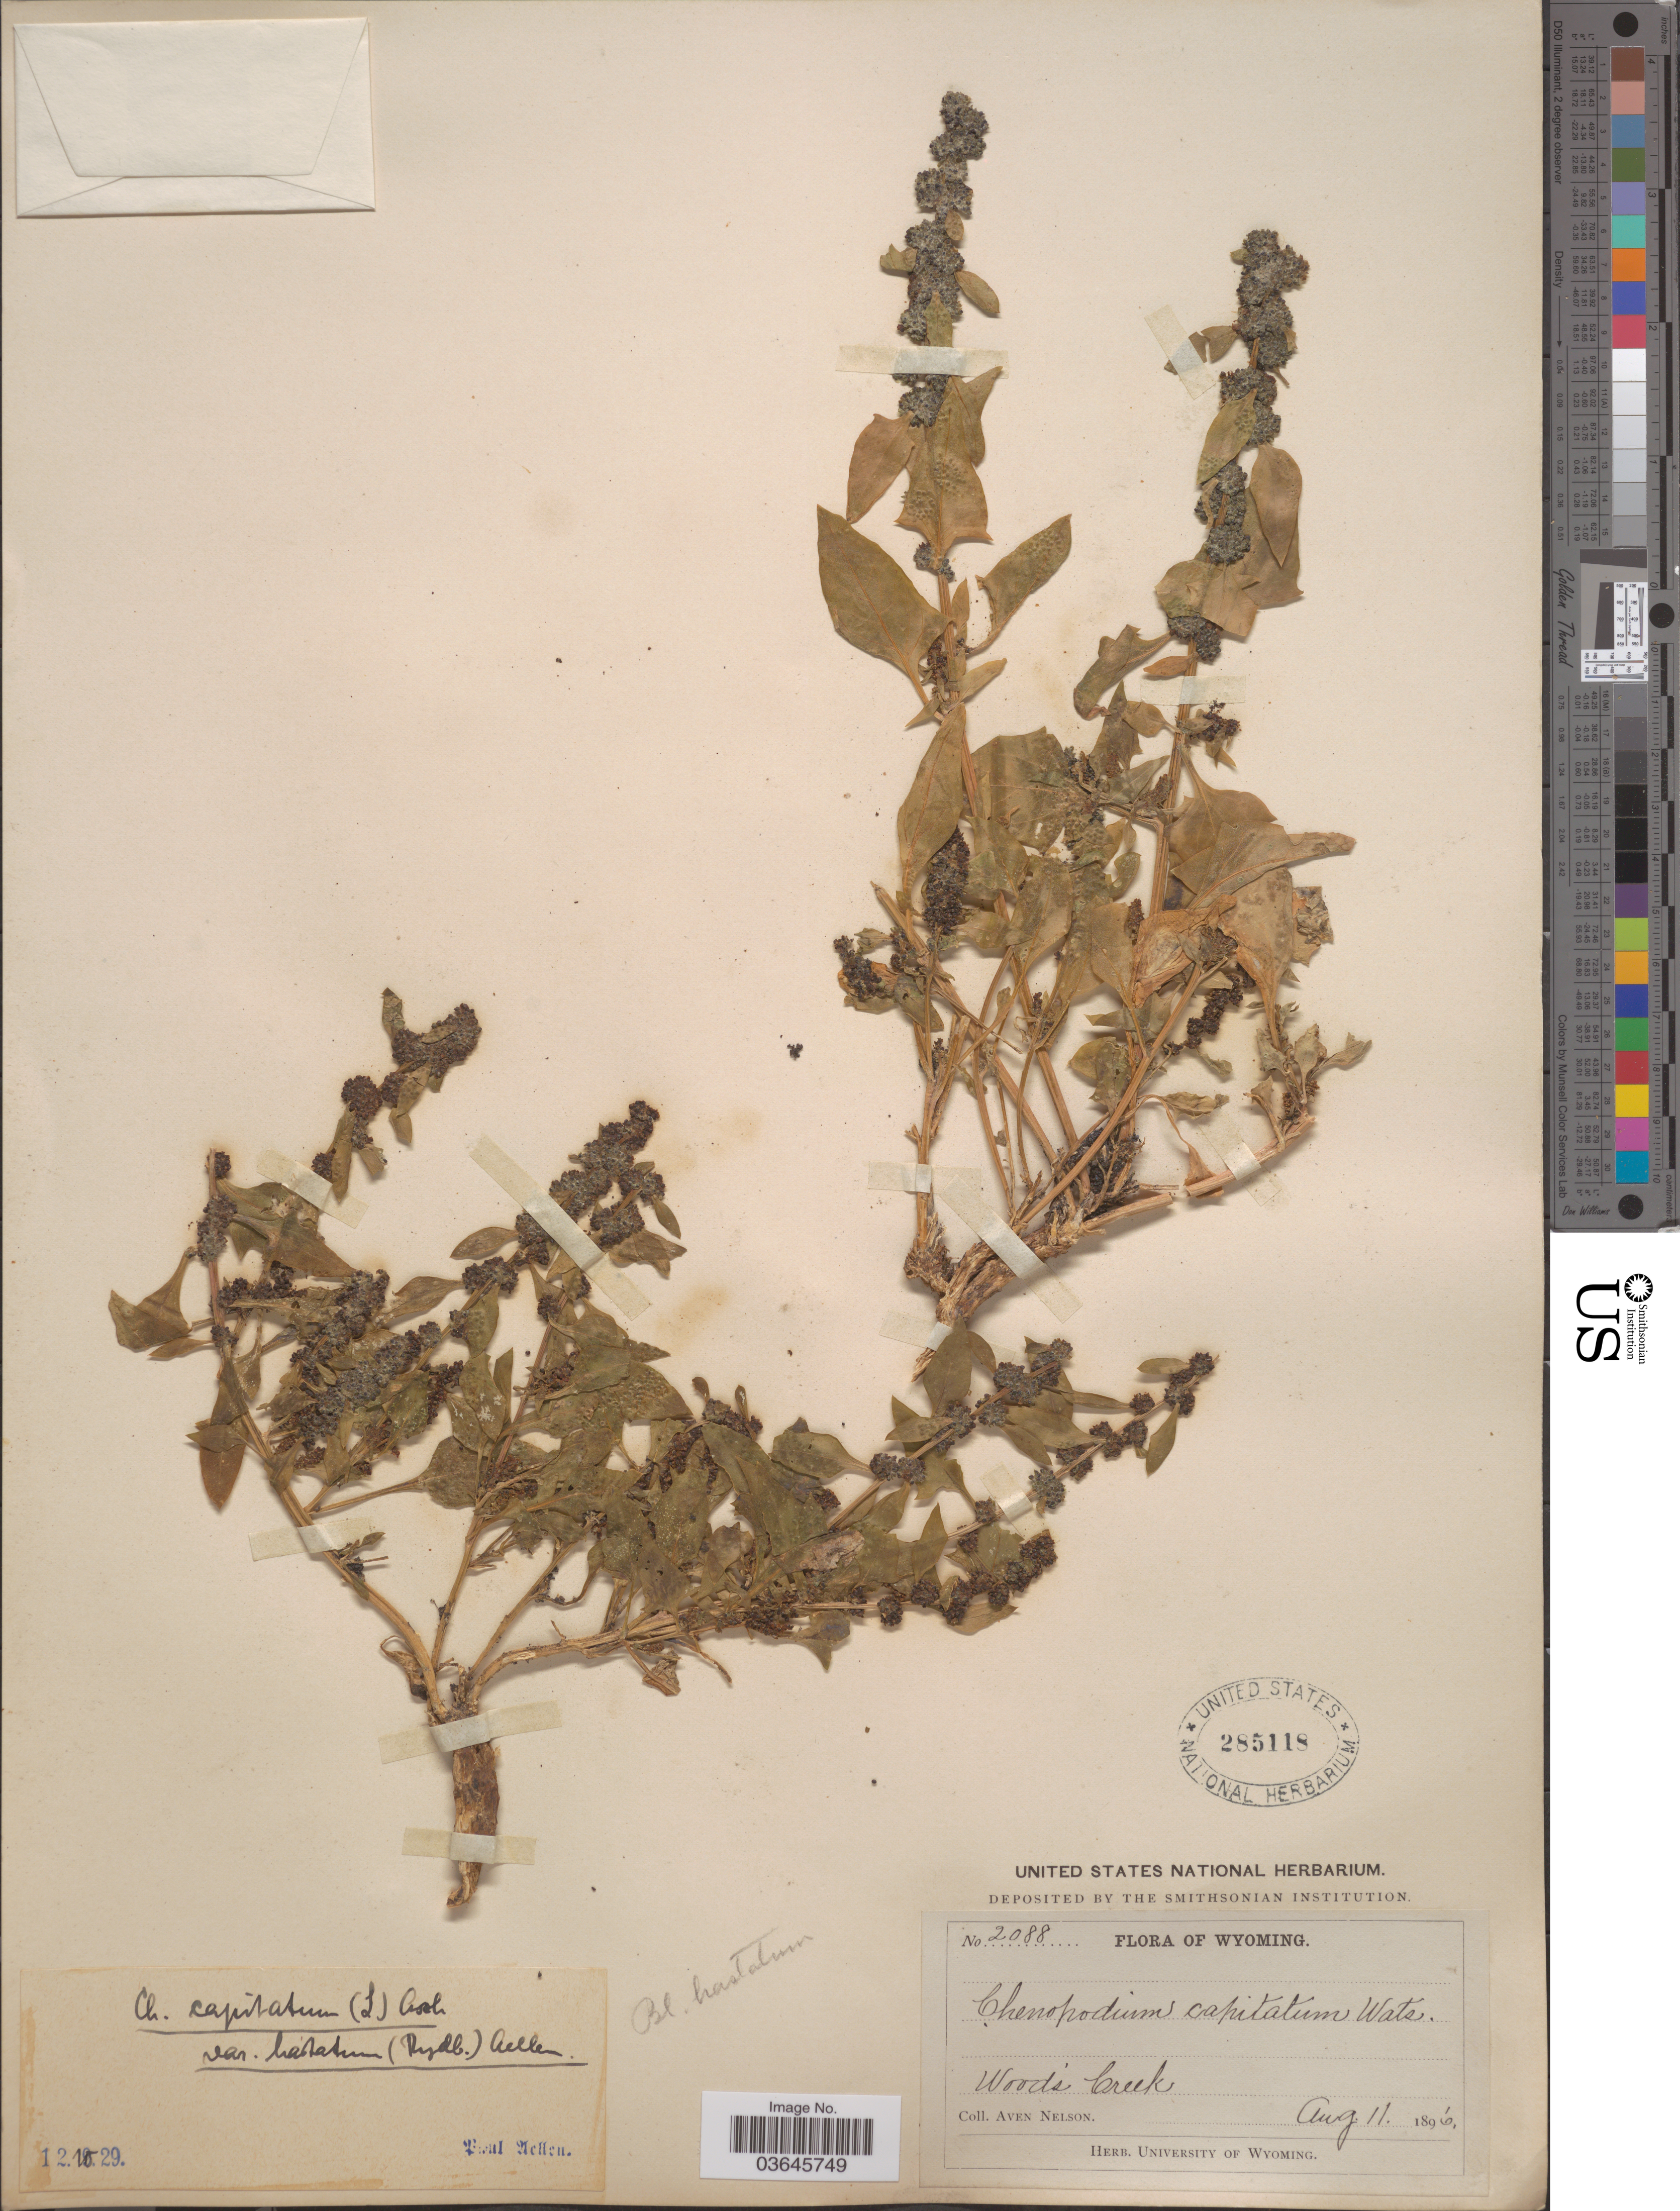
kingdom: Plantae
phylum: Tracheophyta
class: Magnoliopsida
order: Caryophyllales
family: Amaranthaceae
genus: Blitum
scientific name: Blitum hastatum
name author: Rydb.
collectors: A. Nelson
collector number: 2088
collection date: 1896-08-11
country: United States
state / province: Wyoming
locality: Wood's Creek.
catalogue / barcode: US 285118